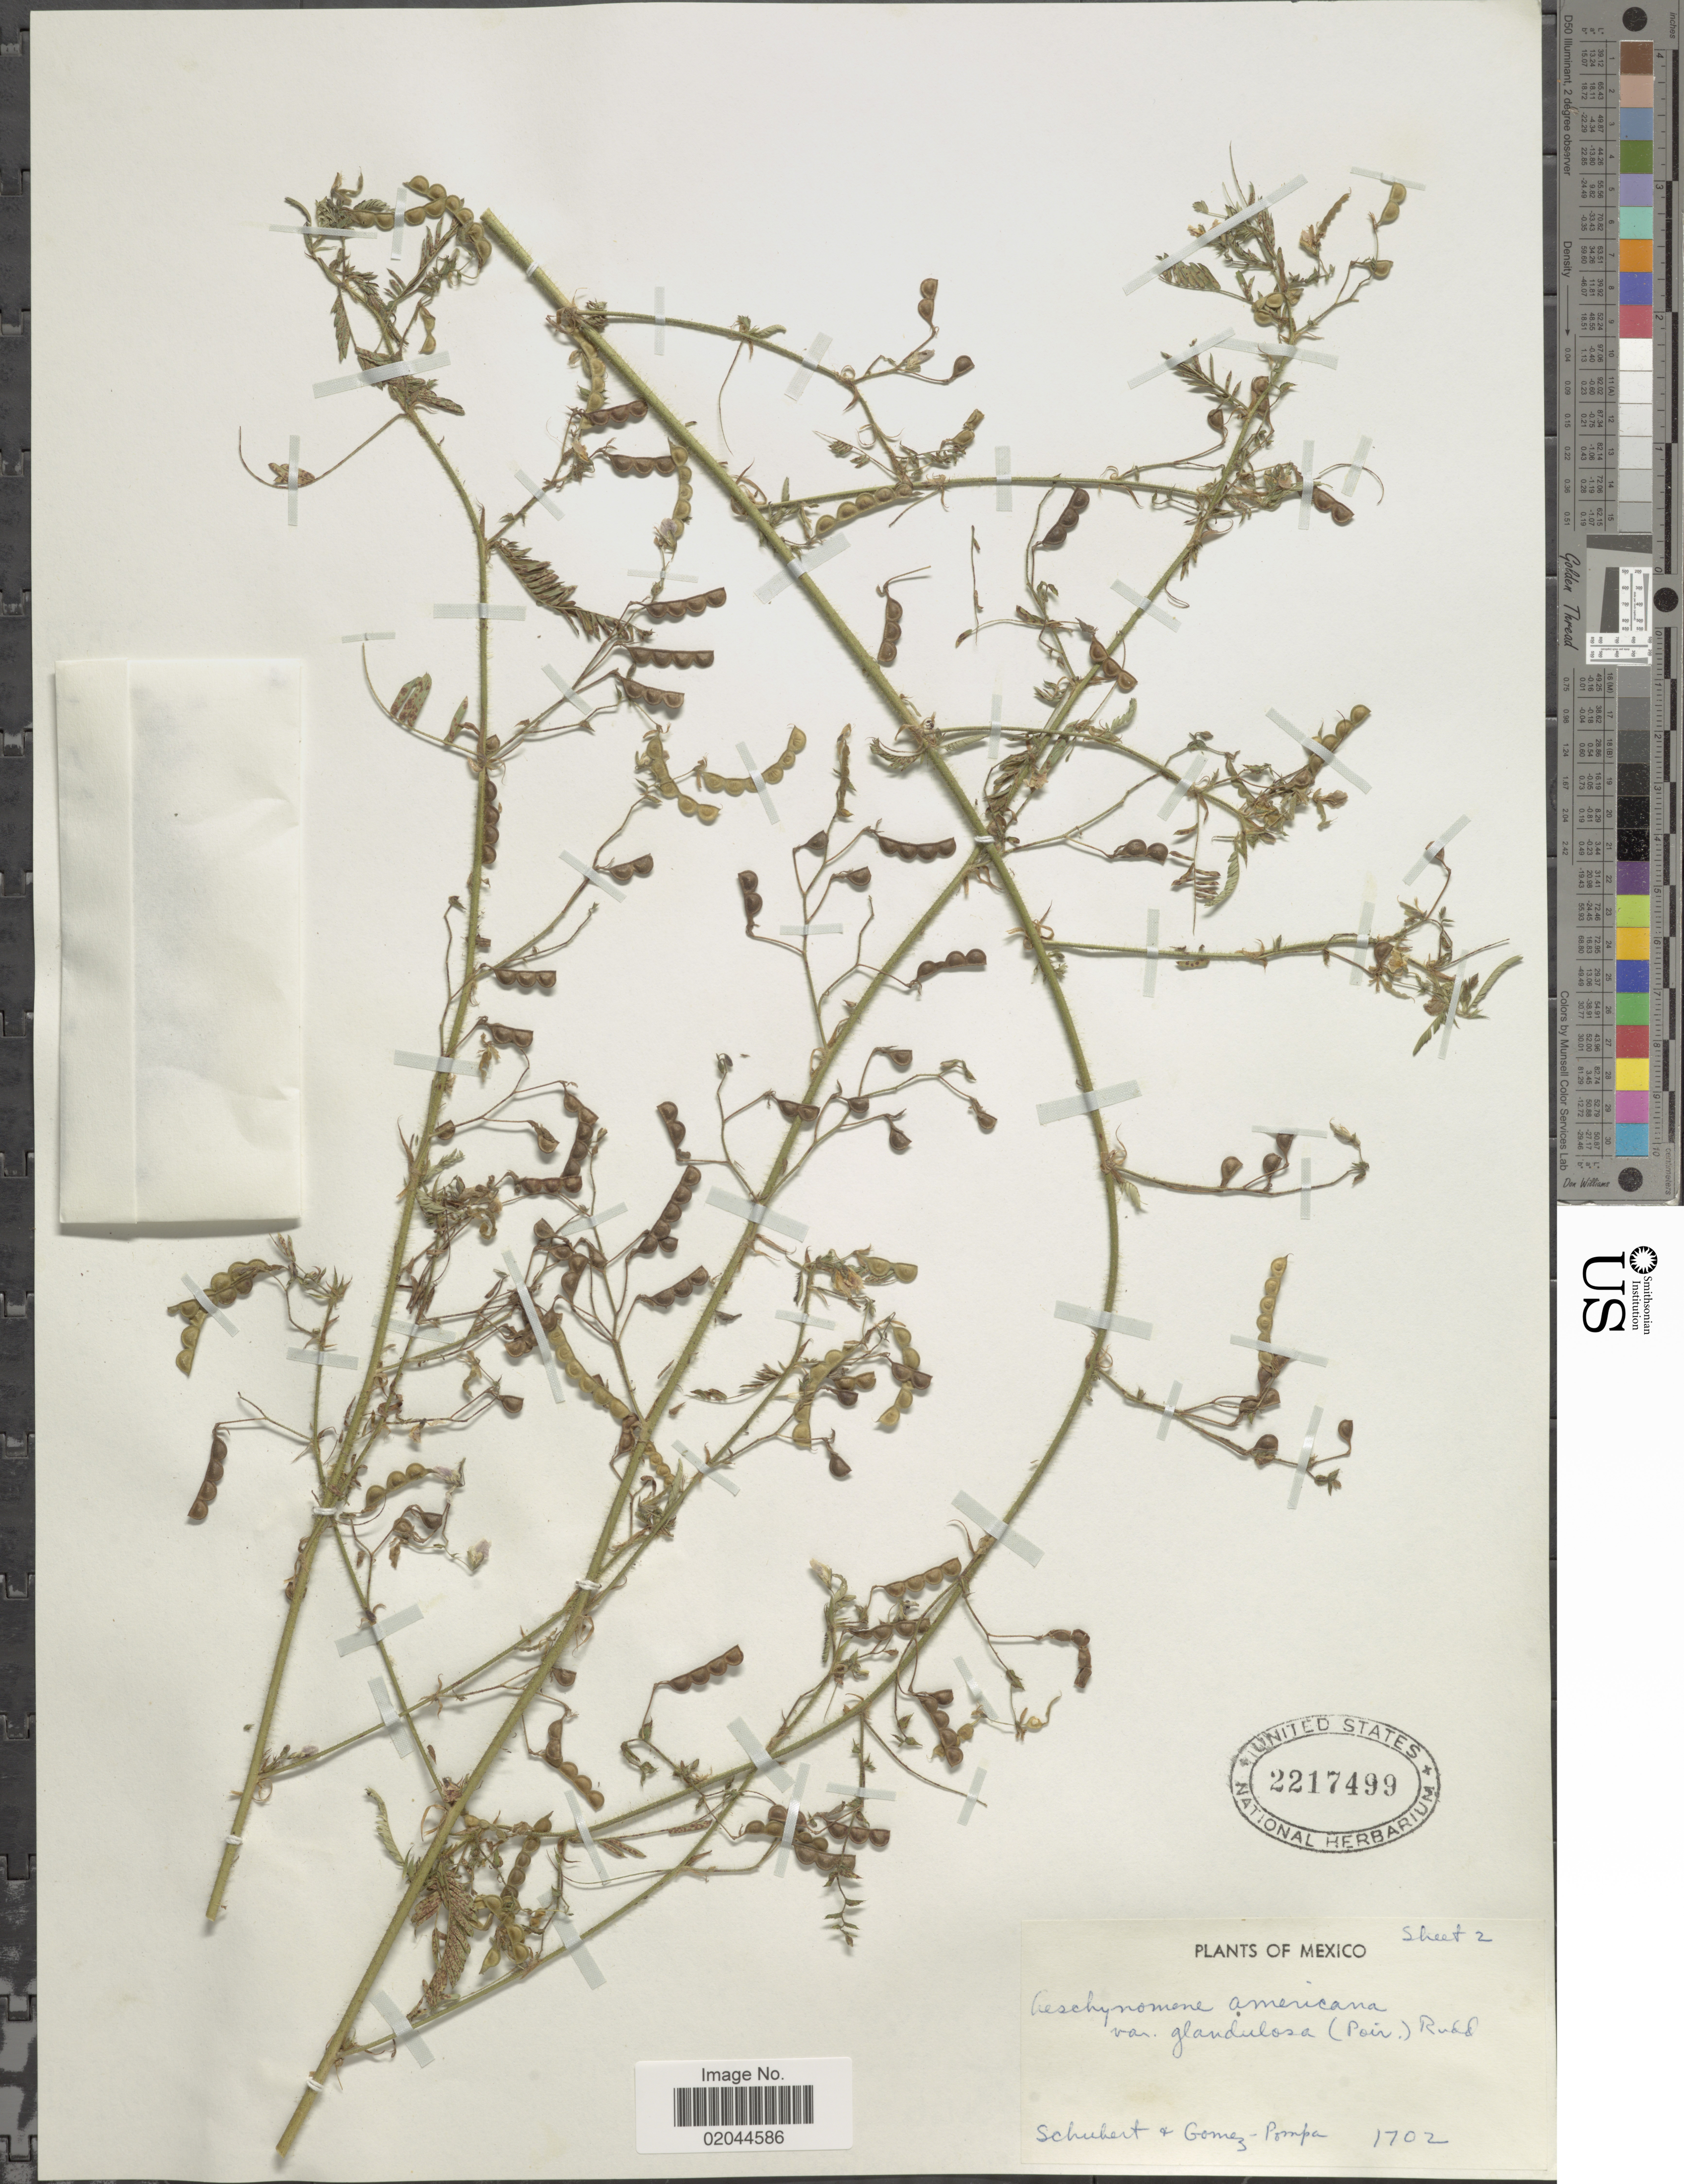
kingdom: Plantae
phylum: Tracheophyta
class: Magnoliopsida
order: Fabales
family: Fabaceae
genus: Aeschynomene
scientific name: Aeschynomene americana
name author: L.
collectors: -. Schubert & G. Pompa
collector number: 1702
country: Mexico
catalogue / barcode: US 2217499